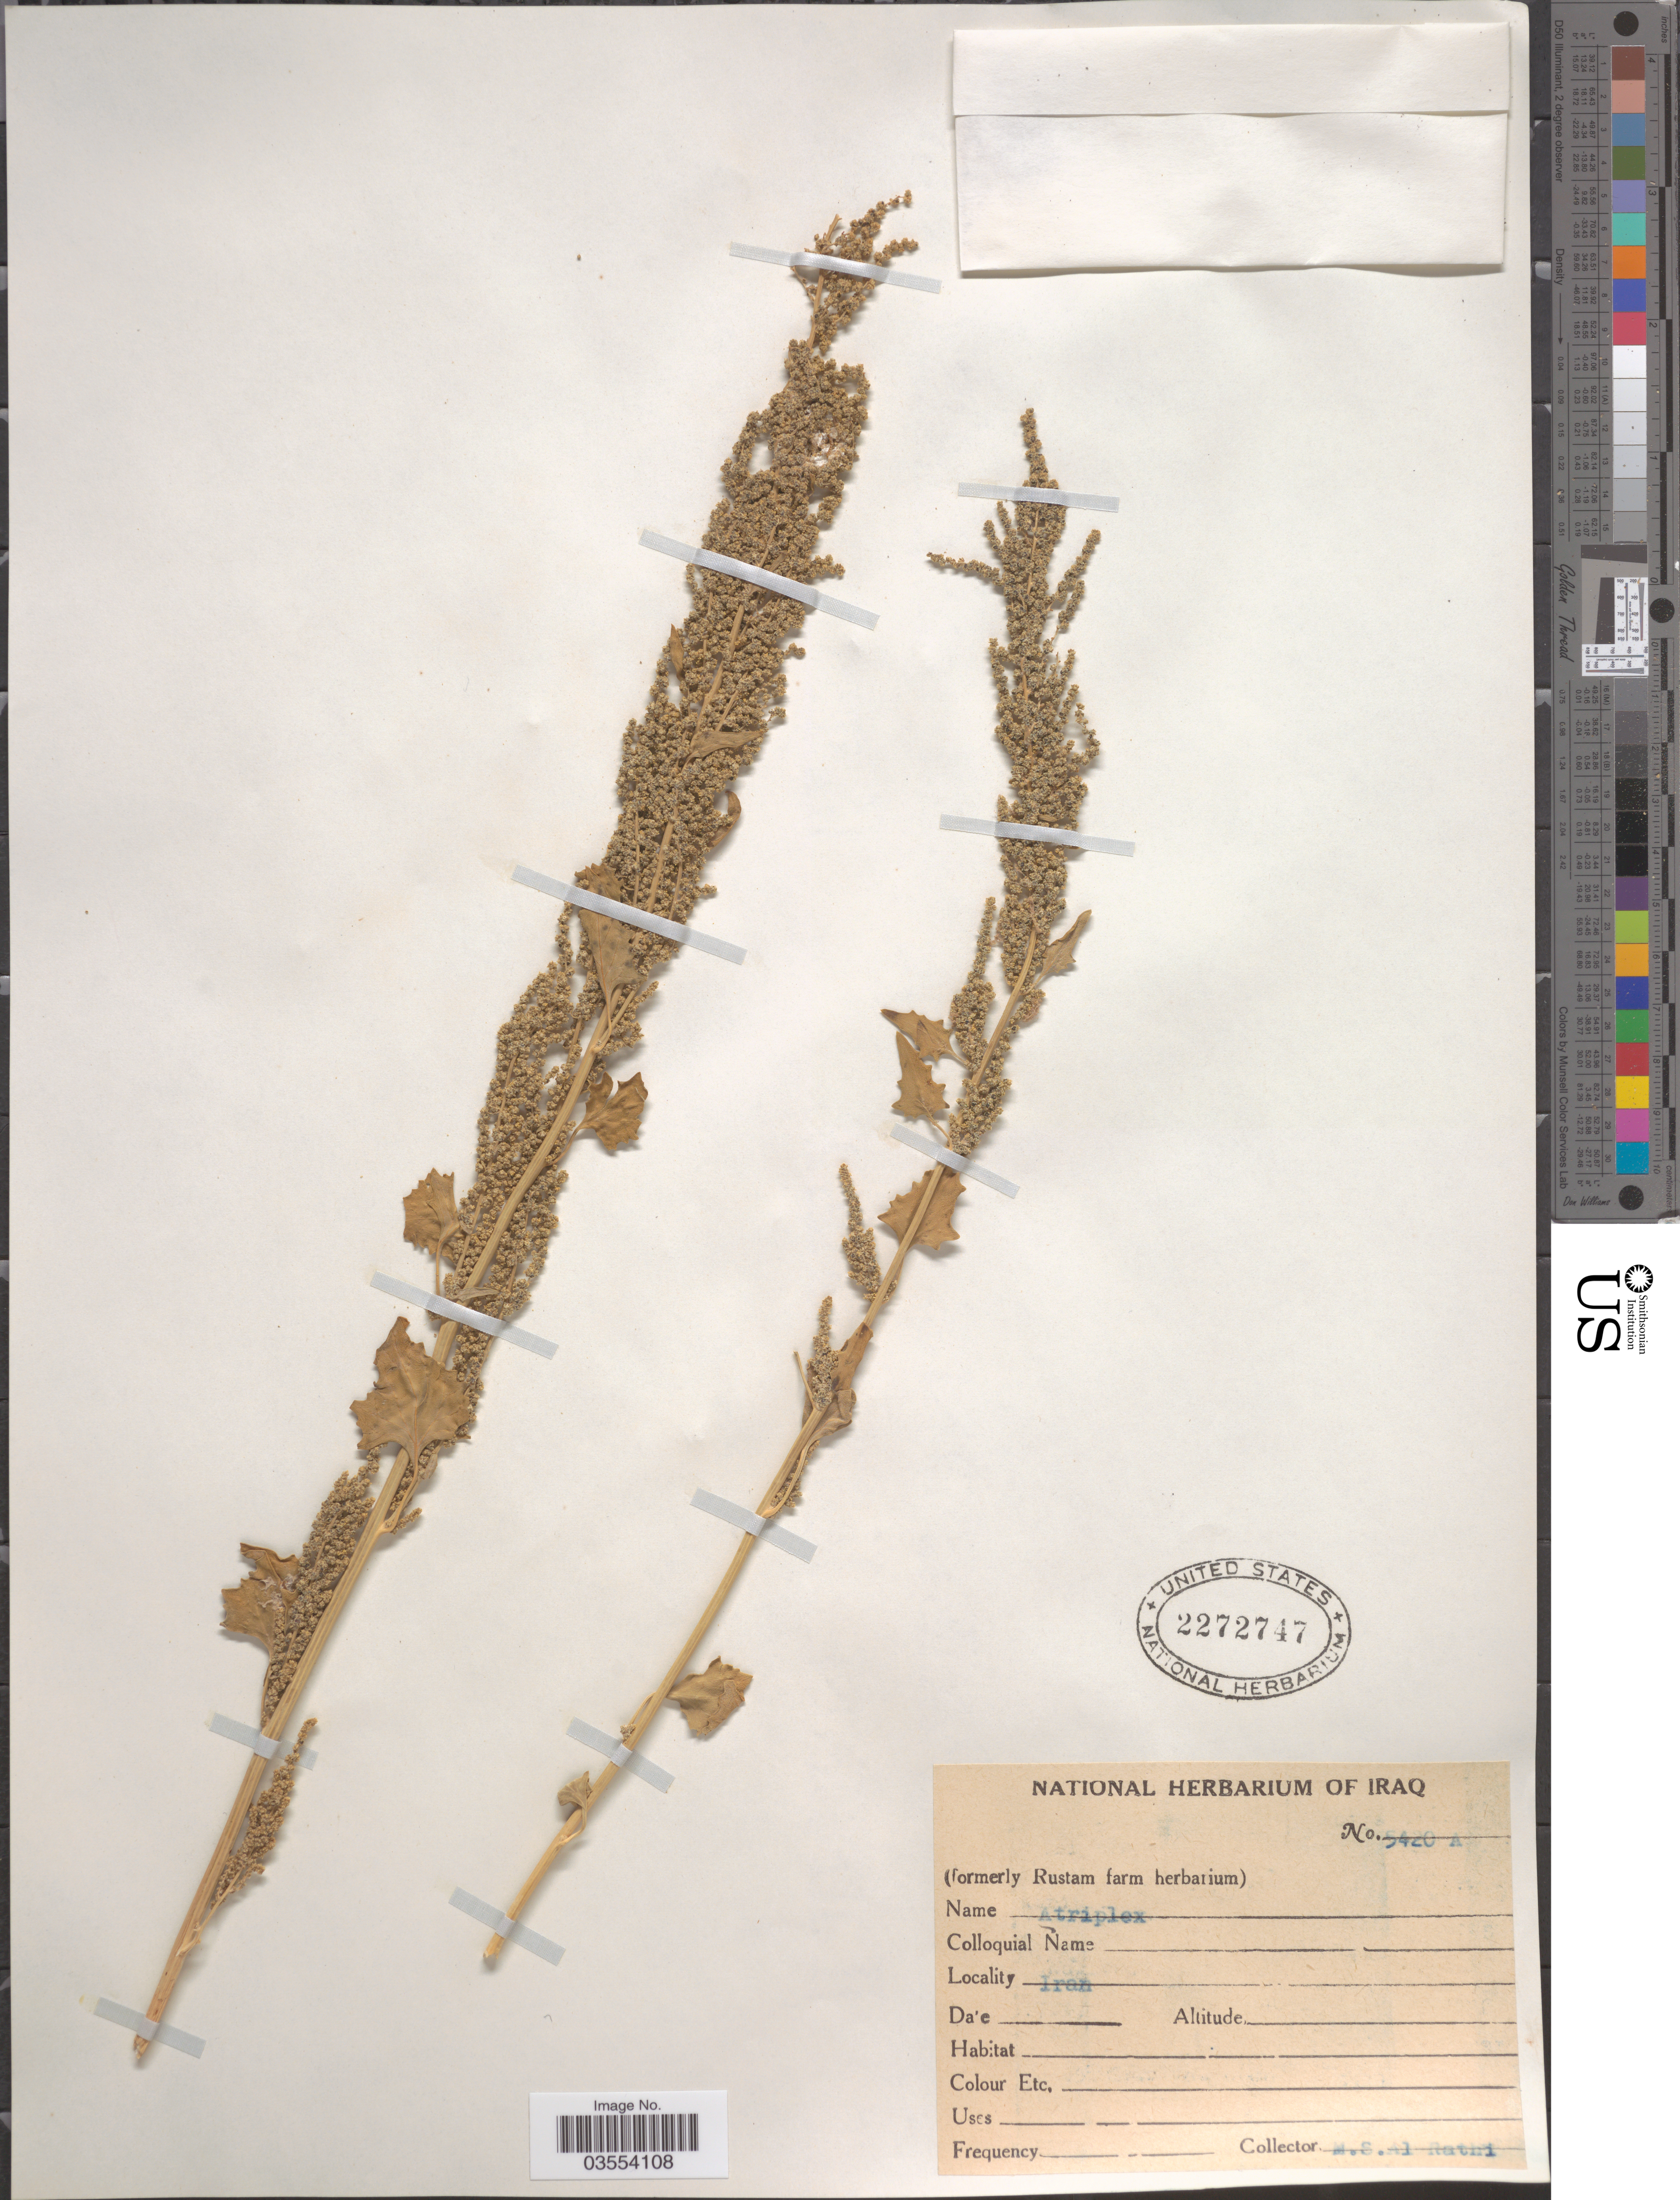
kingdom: Plantae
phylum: Tracheophyta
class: Magnoliopsida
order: Caryophyllales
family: Amaranthaceae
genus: Atriplex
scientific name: Atriplex sp.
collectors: M. Al Rathi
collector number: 5420A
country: Iran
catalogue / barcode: US 2272747